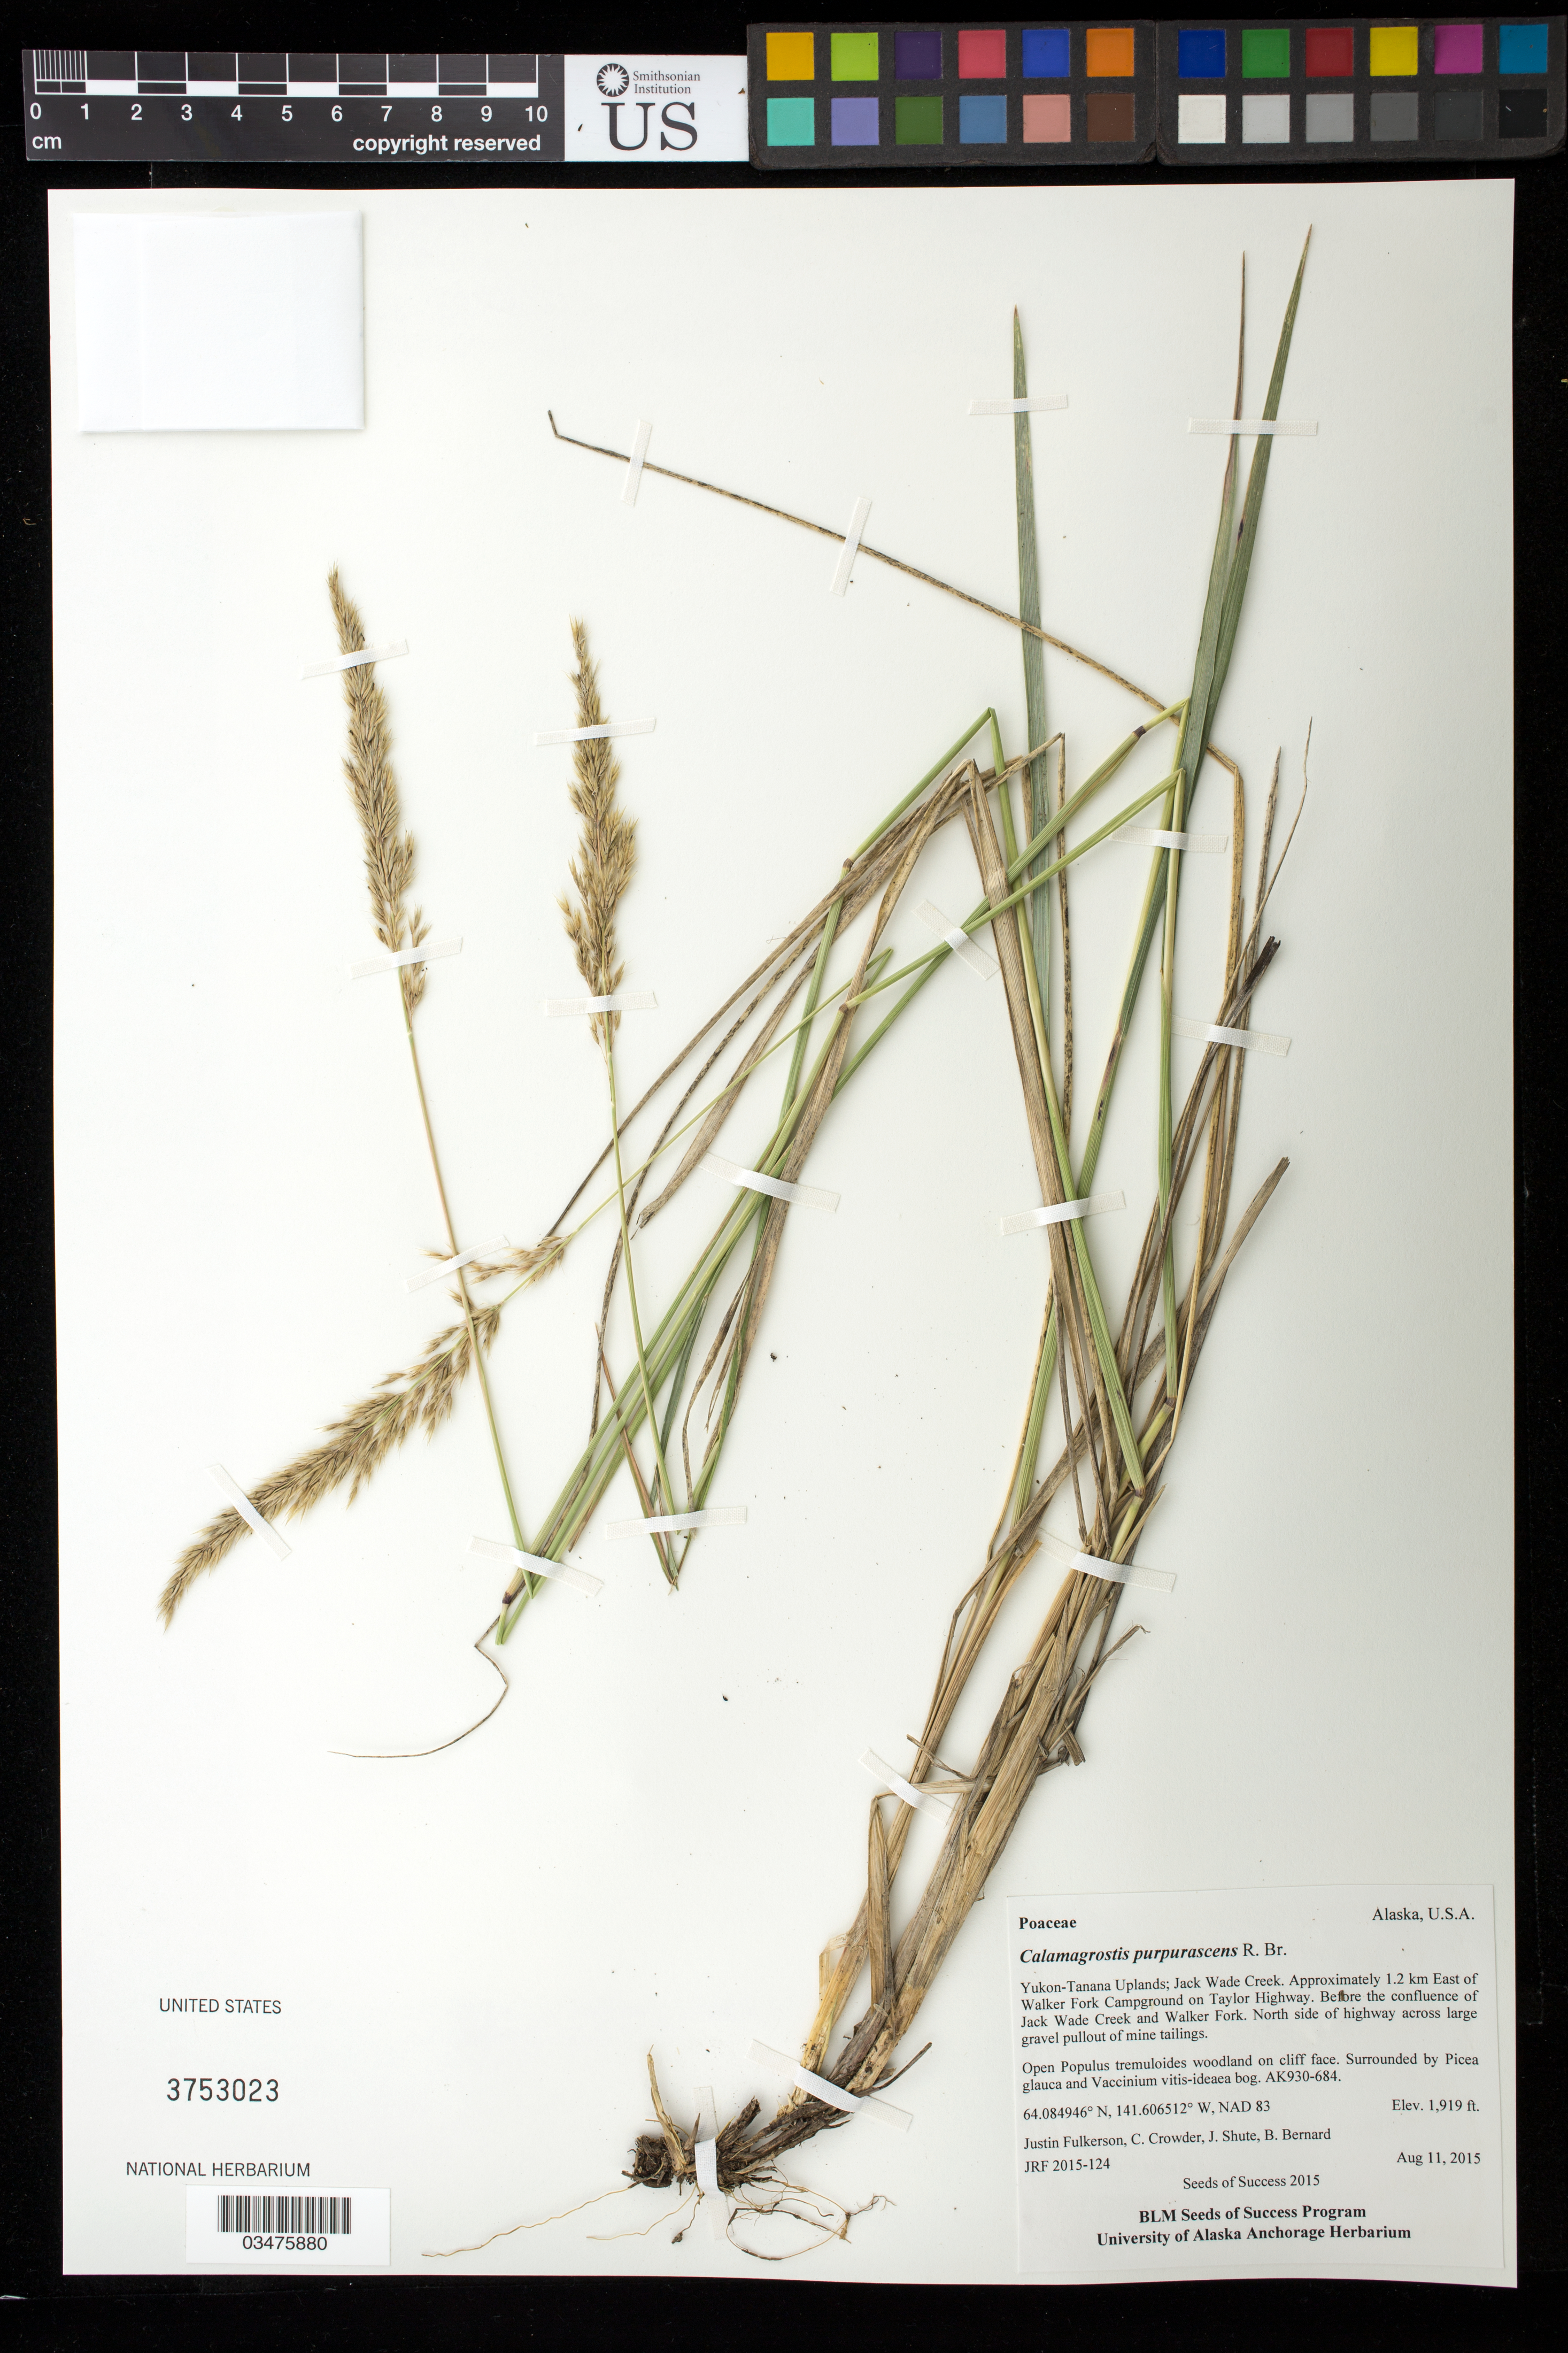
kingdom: Plantae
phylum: Tracheophyta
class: Liliopsida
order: Poales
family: Poaceae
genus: Calamagrostis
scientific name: Calamagrostis purpurascens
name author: R. Br.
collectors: J. Fulkerson, C. Crowder, J. Shute & B. Bernard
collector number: AK930-684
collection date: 2015-08-11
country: United States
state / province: Alaska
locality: Yukon-Tanana Uplands, Jack Wade Creek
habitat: Open Populus tremuloides woodland on cliff face surrounded by Picea glauca and Vaccinium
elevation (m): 585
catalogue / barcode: US 3753023